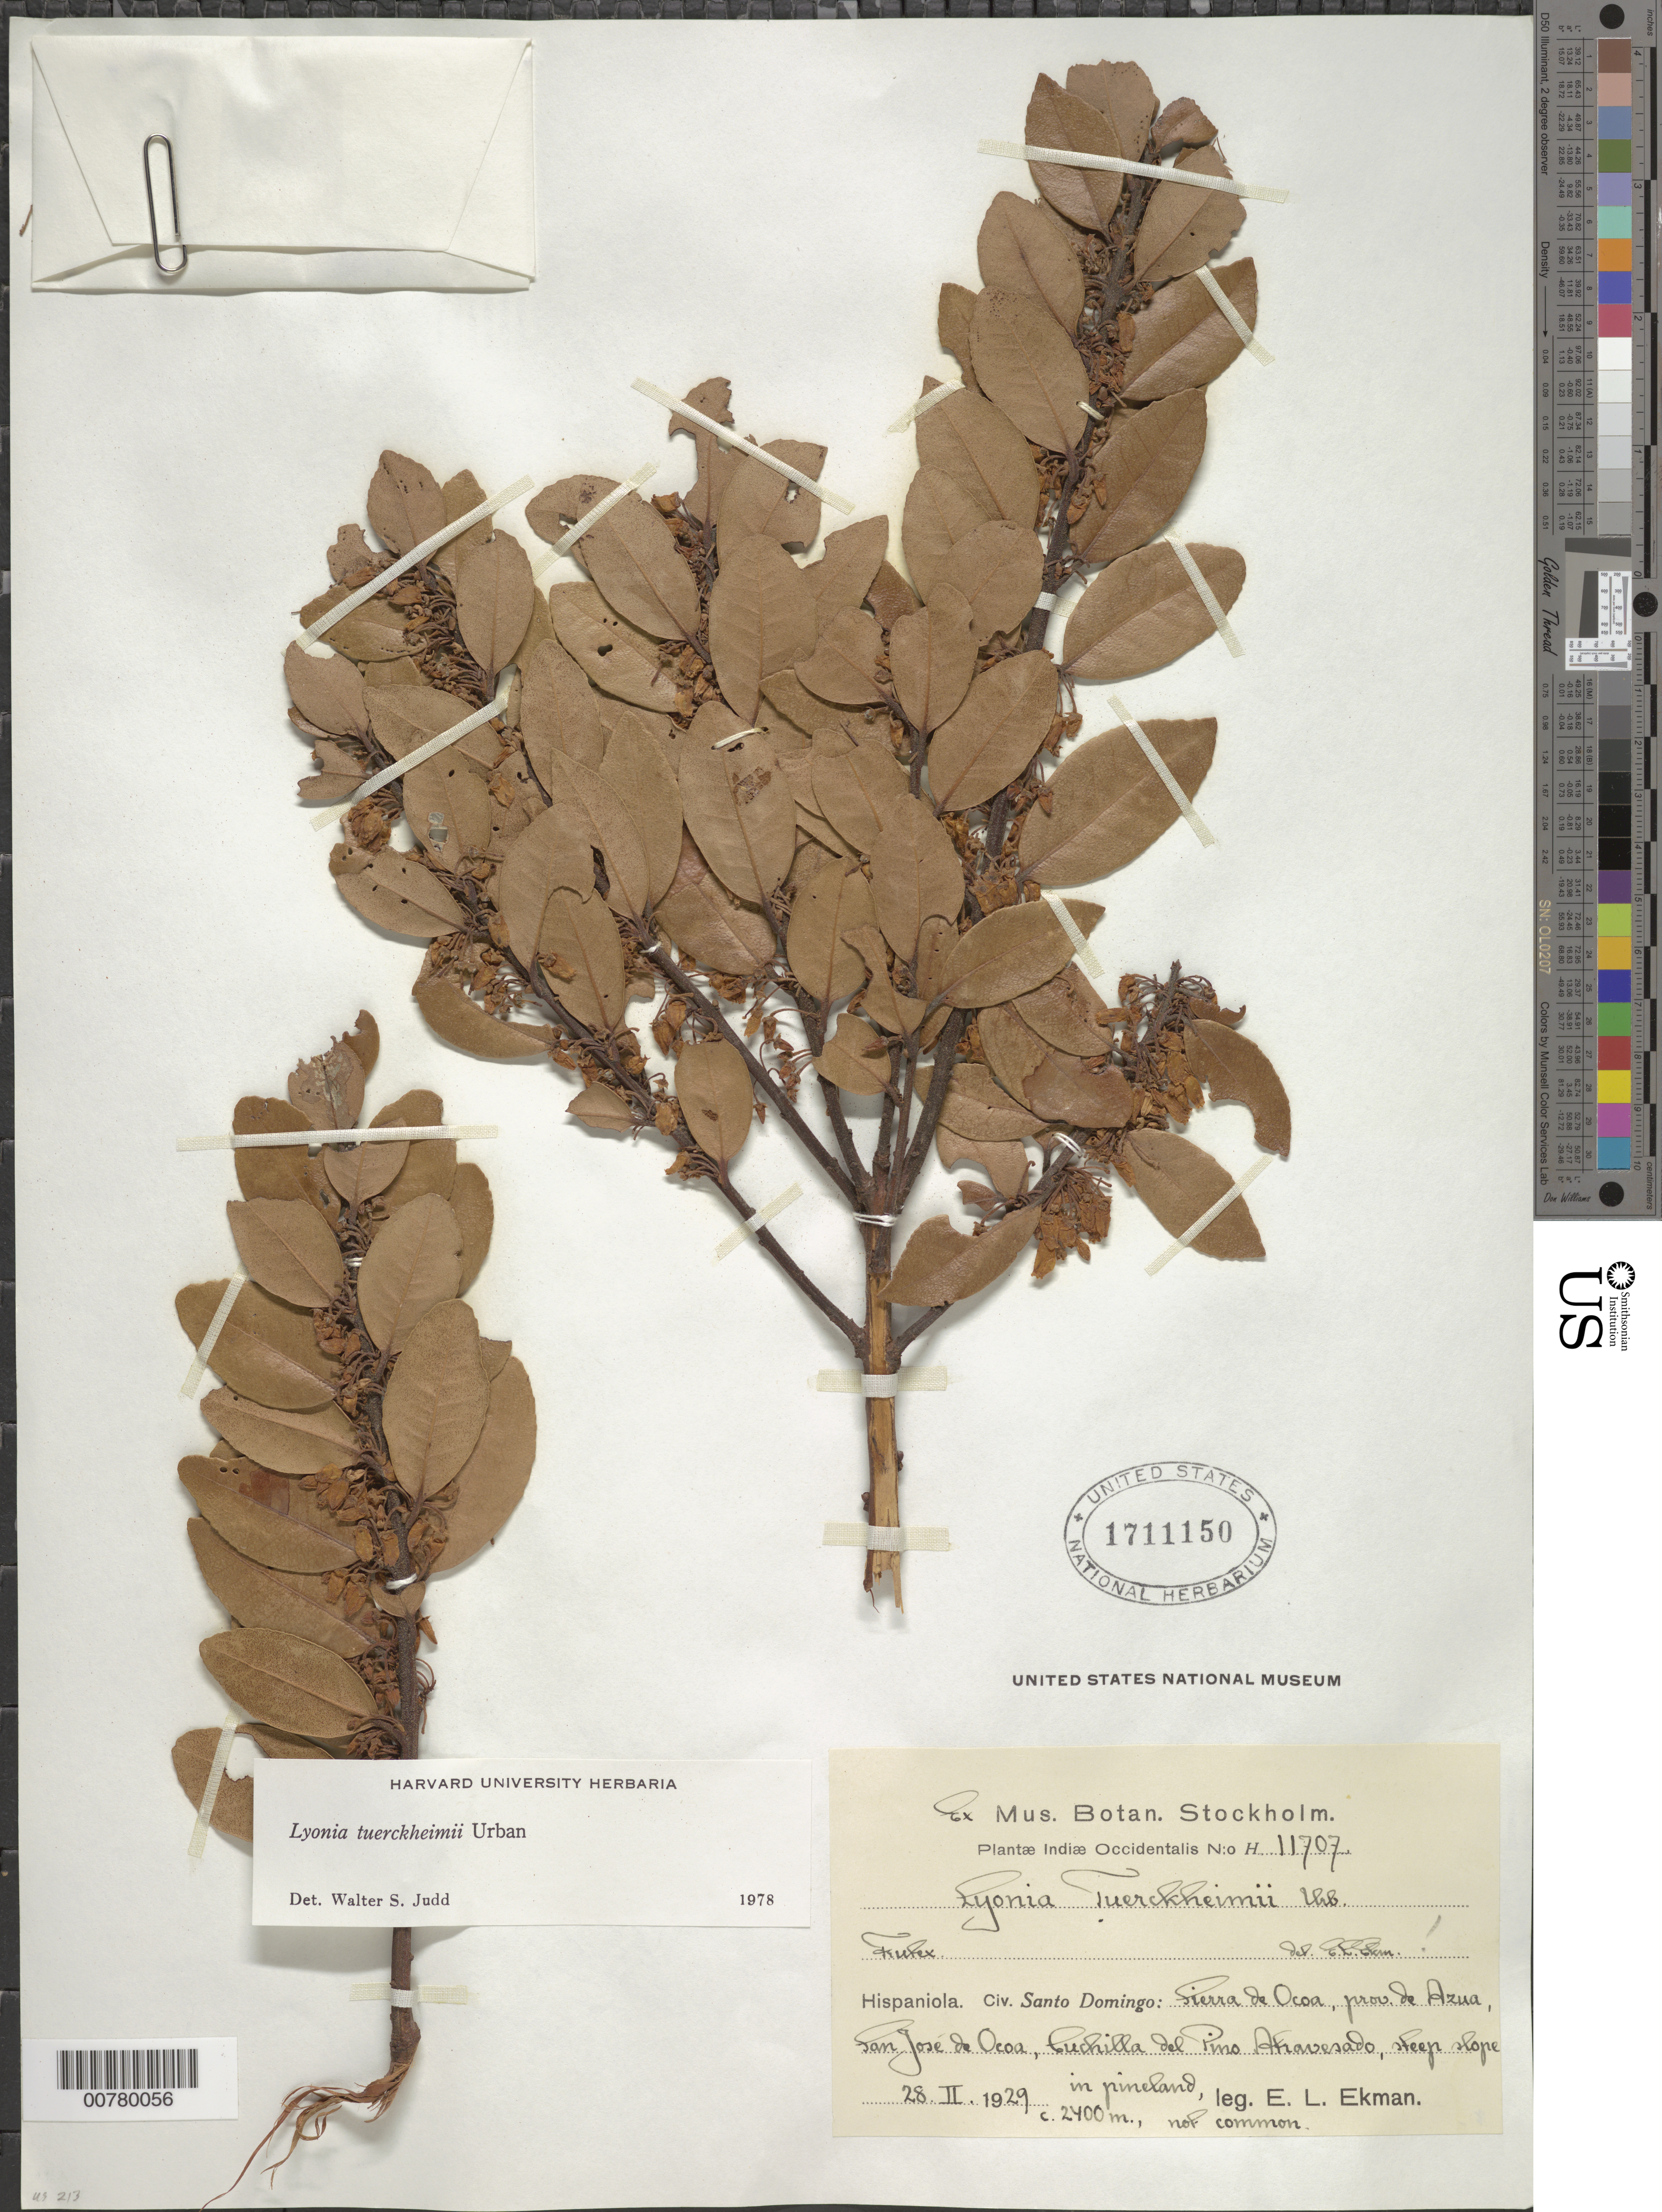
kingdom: Plantae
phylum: Tracheophyta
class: Magnoliopsida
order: Ericales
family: Ericaceae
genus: Lyonia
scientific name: Lyonia tuerckheimii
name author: Urb.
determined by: Judd, Walter S.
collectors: E. L. Ekman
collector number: H 11707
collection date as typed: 28 Feb 1929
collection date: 1929-02-28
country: Dominican Republic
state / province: Azua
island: Hispaniola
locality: Sierra de Ocoa, San José de Ocoa, Cuchilla del Pino Atravesado.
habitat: Steep slope in pineland.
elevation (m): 2400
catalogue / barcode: US 1711150